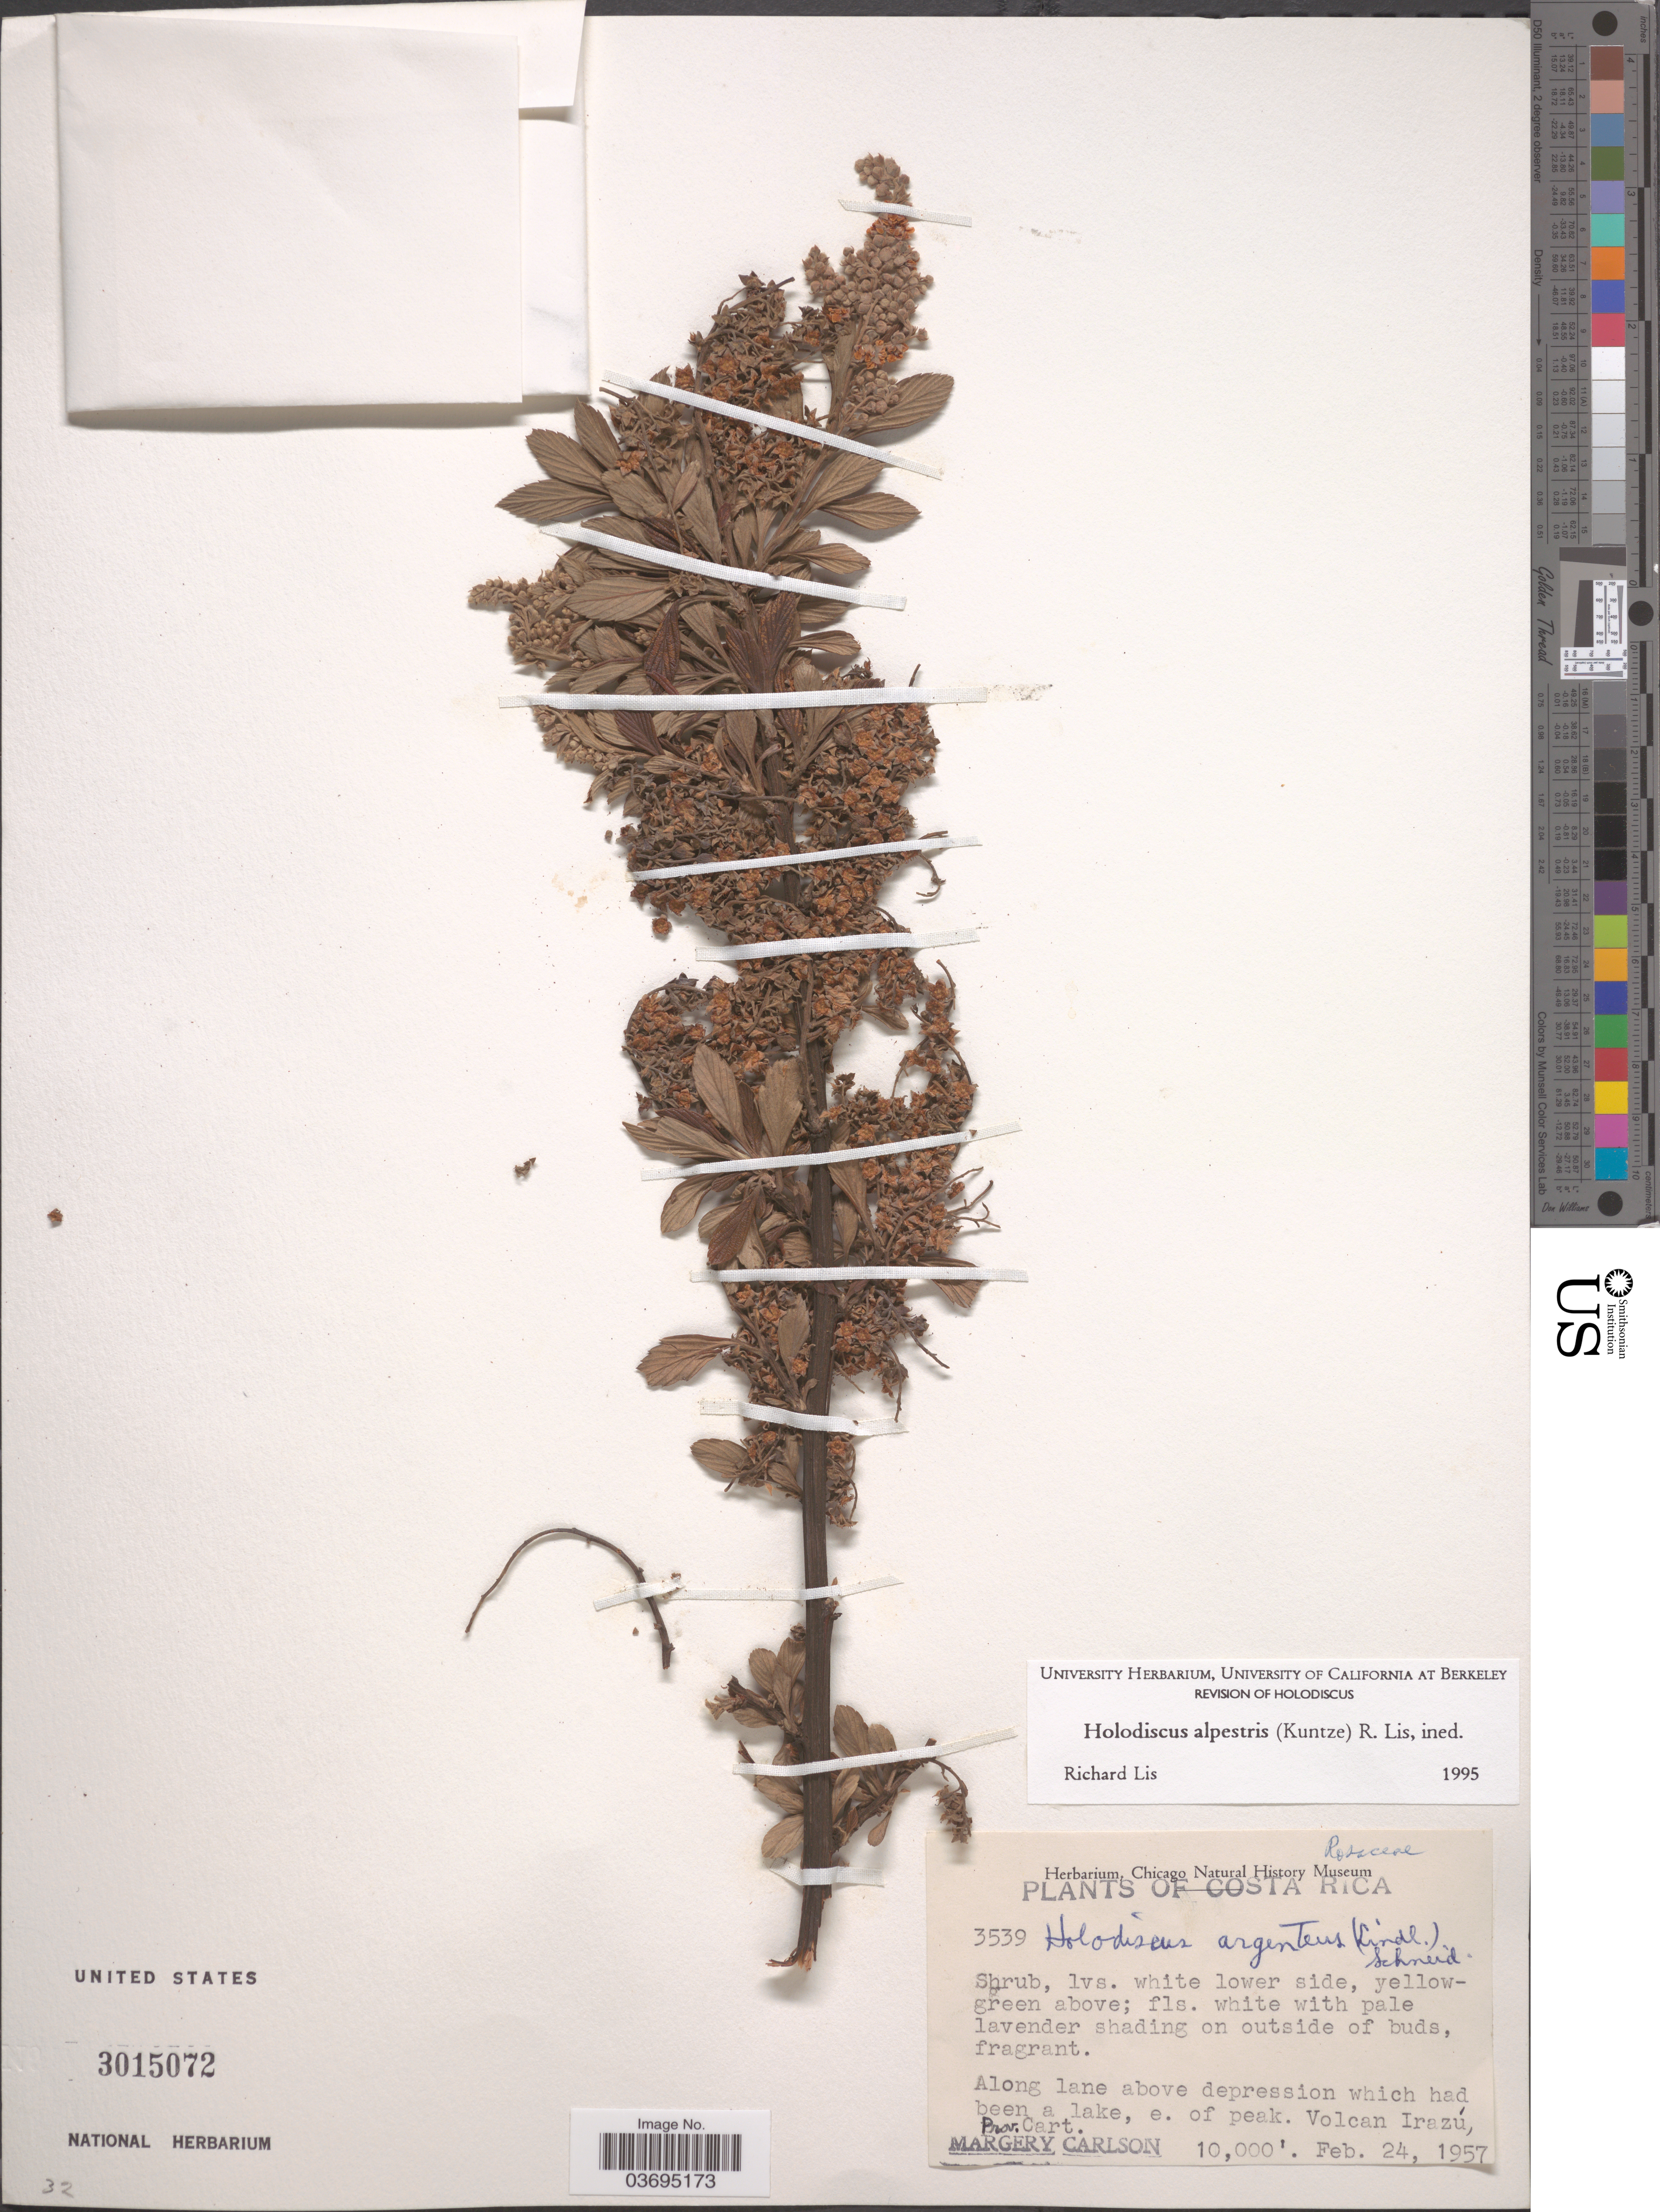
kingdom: Plantae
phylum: Tracheophyta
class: Magnoliopsida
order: Rosales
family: Rosaceae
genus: Holodiscus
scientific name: Holodiscus argenteus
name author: (L. f.) Maxim.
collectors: M. C. Carlson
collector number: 3539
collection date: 1957-02-24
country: Costa Rica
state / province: Cartago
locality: Along lane above depression which had been a lake, e. of peak. Volcán Irazú.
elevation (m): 3048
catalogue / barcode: US 3015072